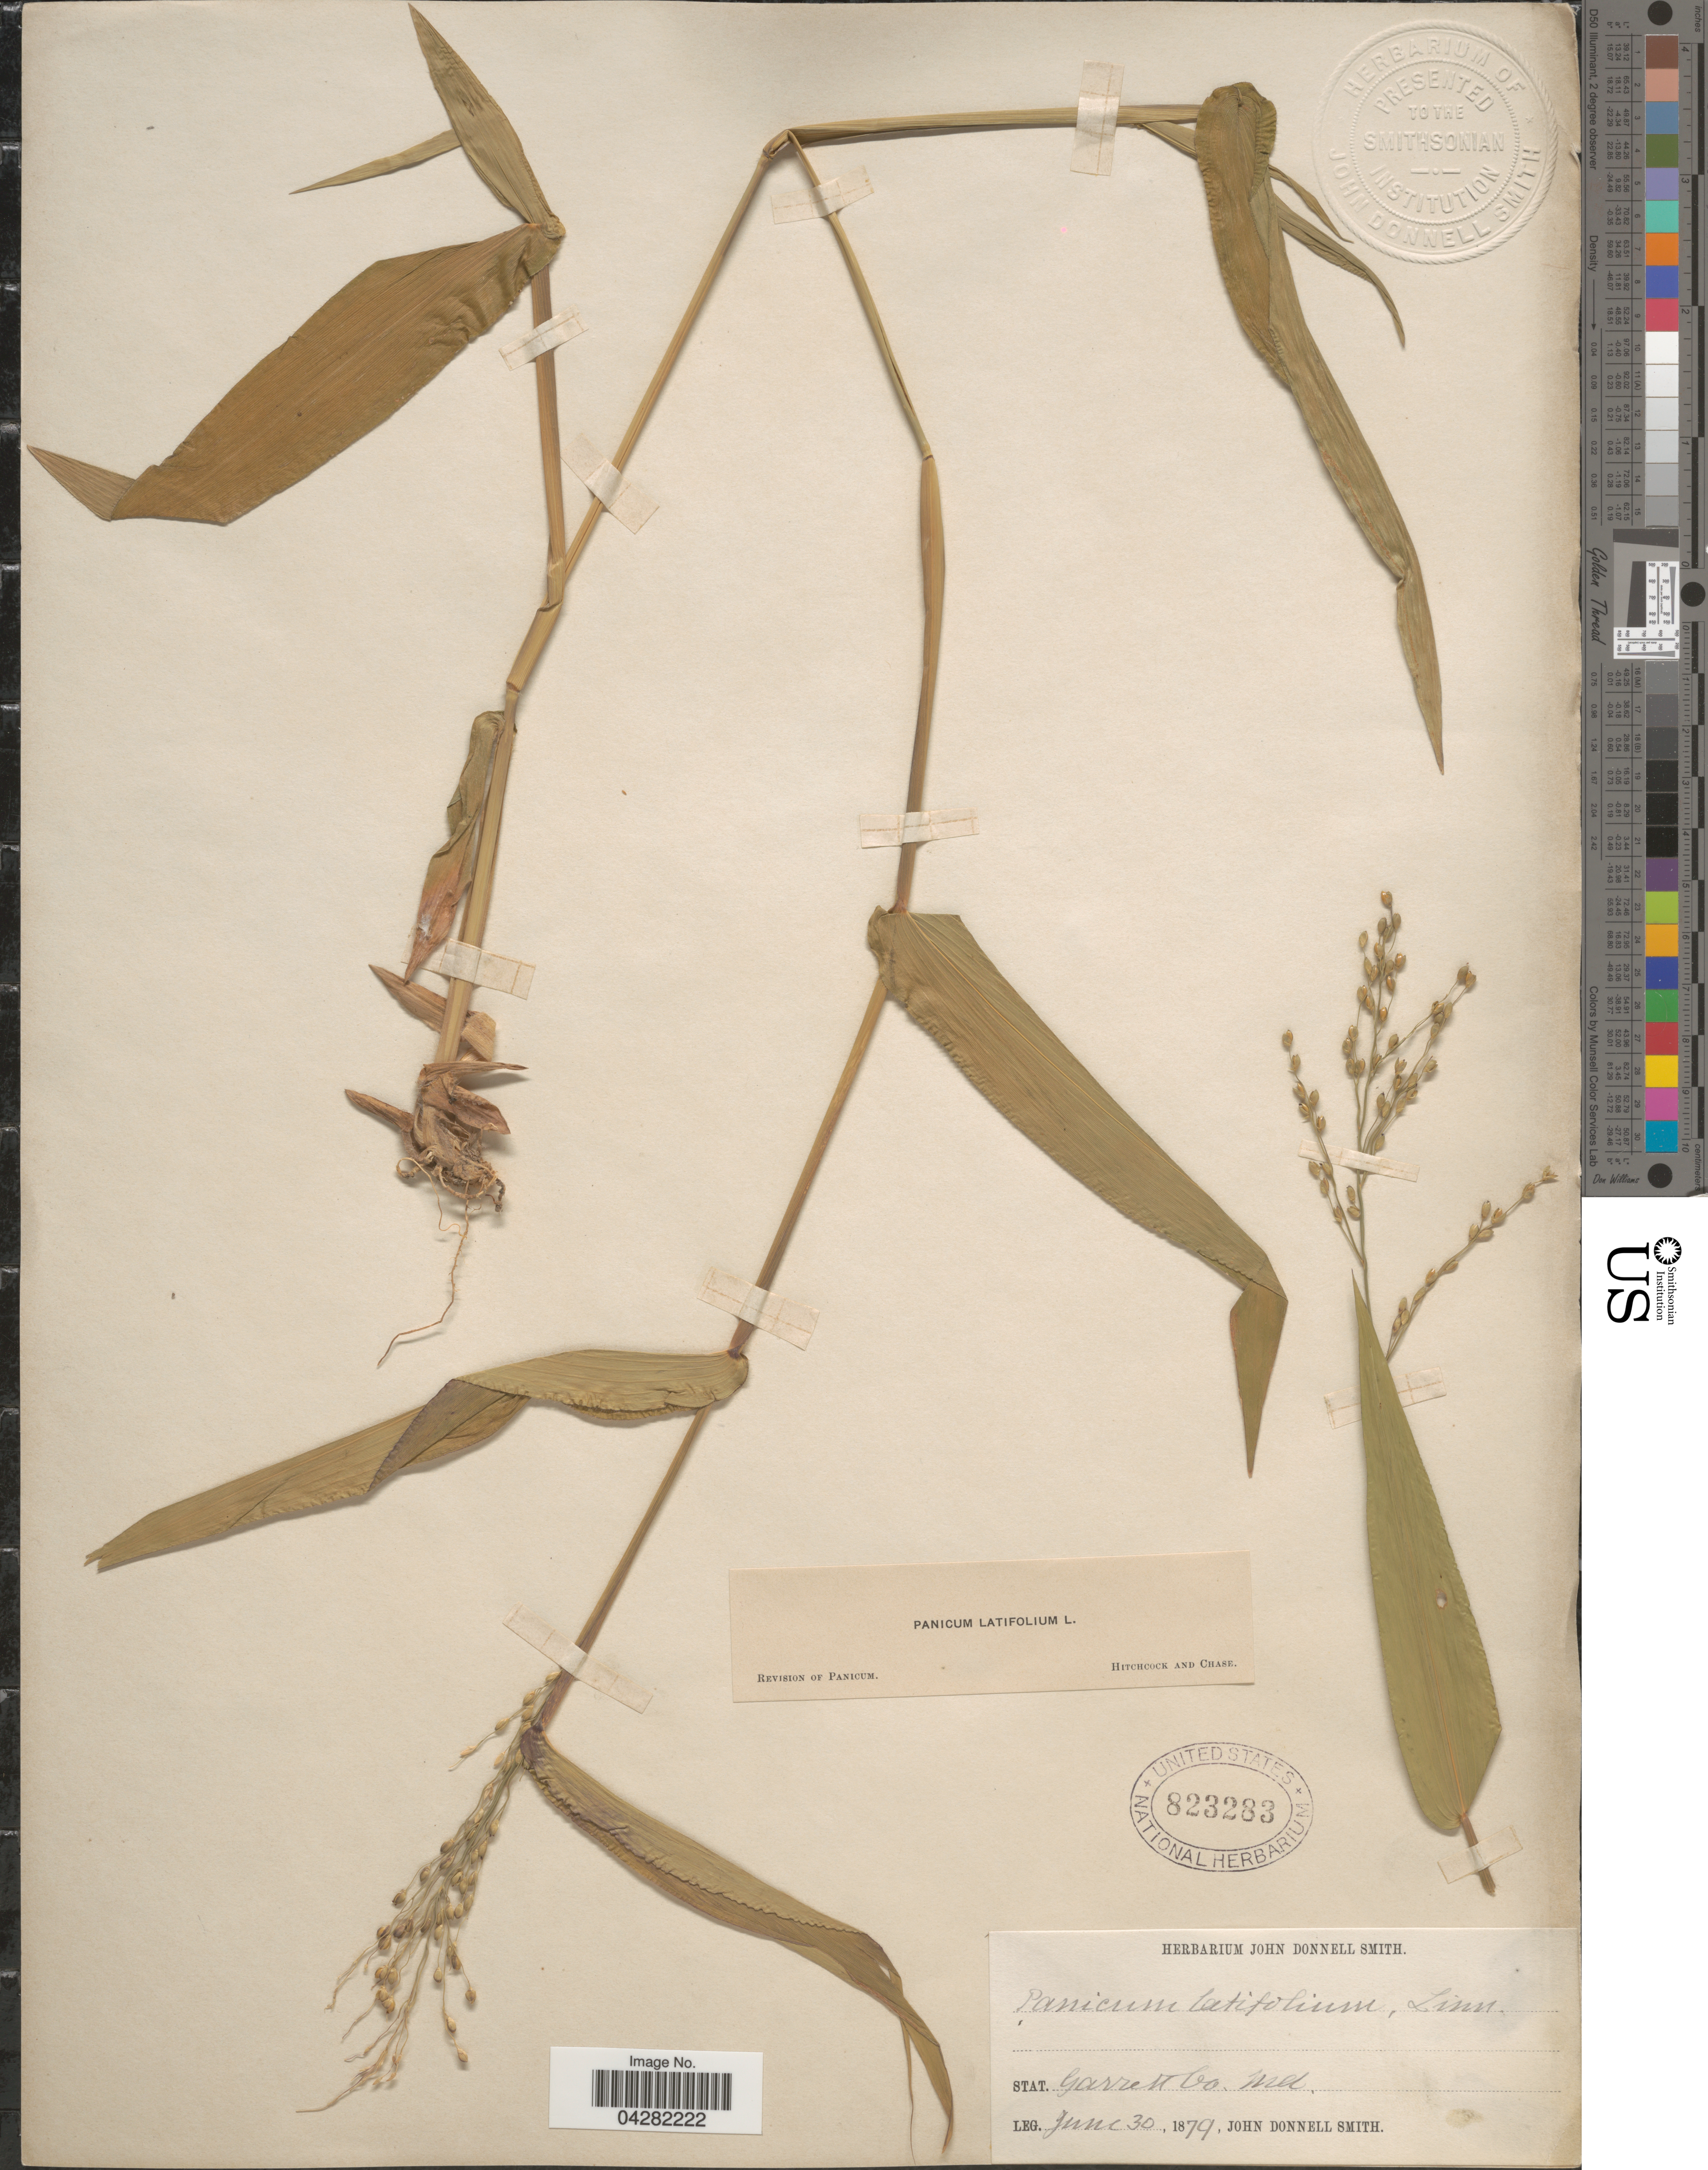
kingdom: Plantae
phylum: Tracheophyta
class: Liliopsida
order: Poales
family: Poaceae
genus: Dichanthelium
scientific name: Dichanthelium laxiflorum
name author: (Lam.) Gould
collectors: J. Donnell Smith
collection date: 1879-06-30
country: United States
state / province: Maryland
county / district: Garrett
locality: Garrett Co.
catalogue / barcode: US 823283